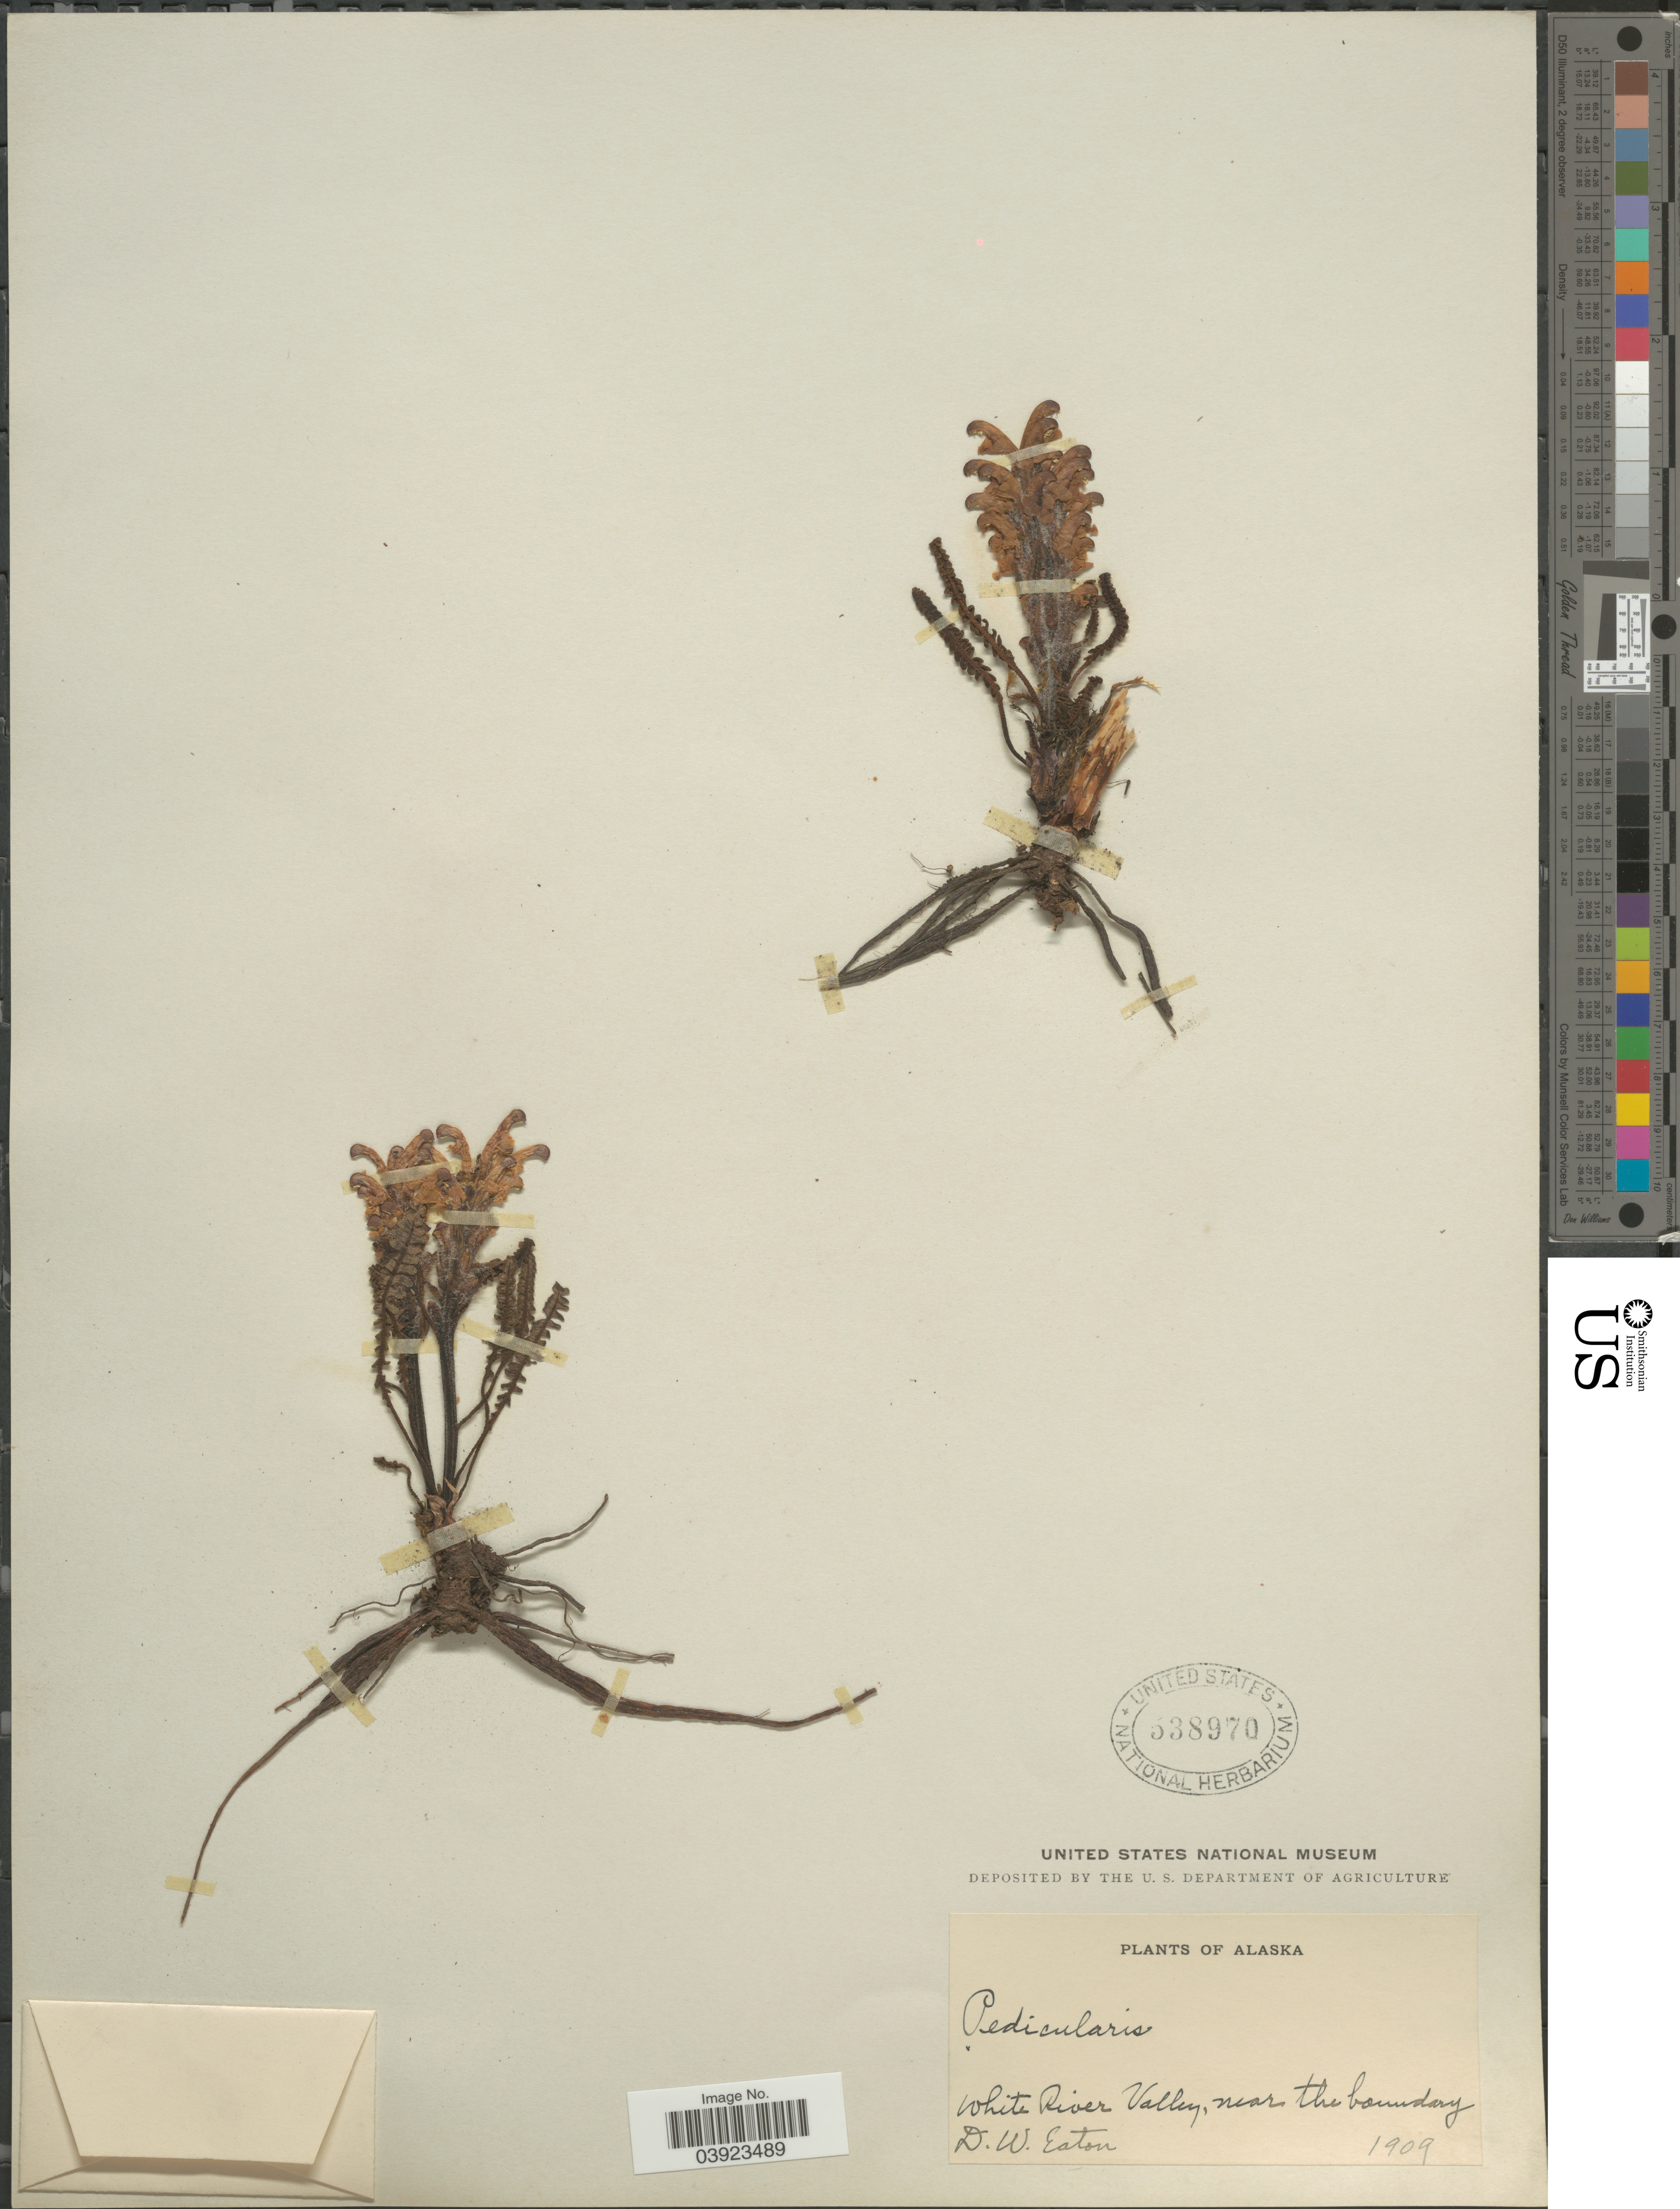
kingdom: Plantae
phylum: Tracheophyta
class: Magnoliopsida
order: Lamiales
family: Orobanchaceae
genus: Pedicularis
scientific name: Pedicularis versicolor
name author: Wahlenb.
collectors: D. Eaton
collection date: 1909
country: United States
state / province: Alaska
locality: White River Valley, near the boundary.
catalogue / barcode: US 538970